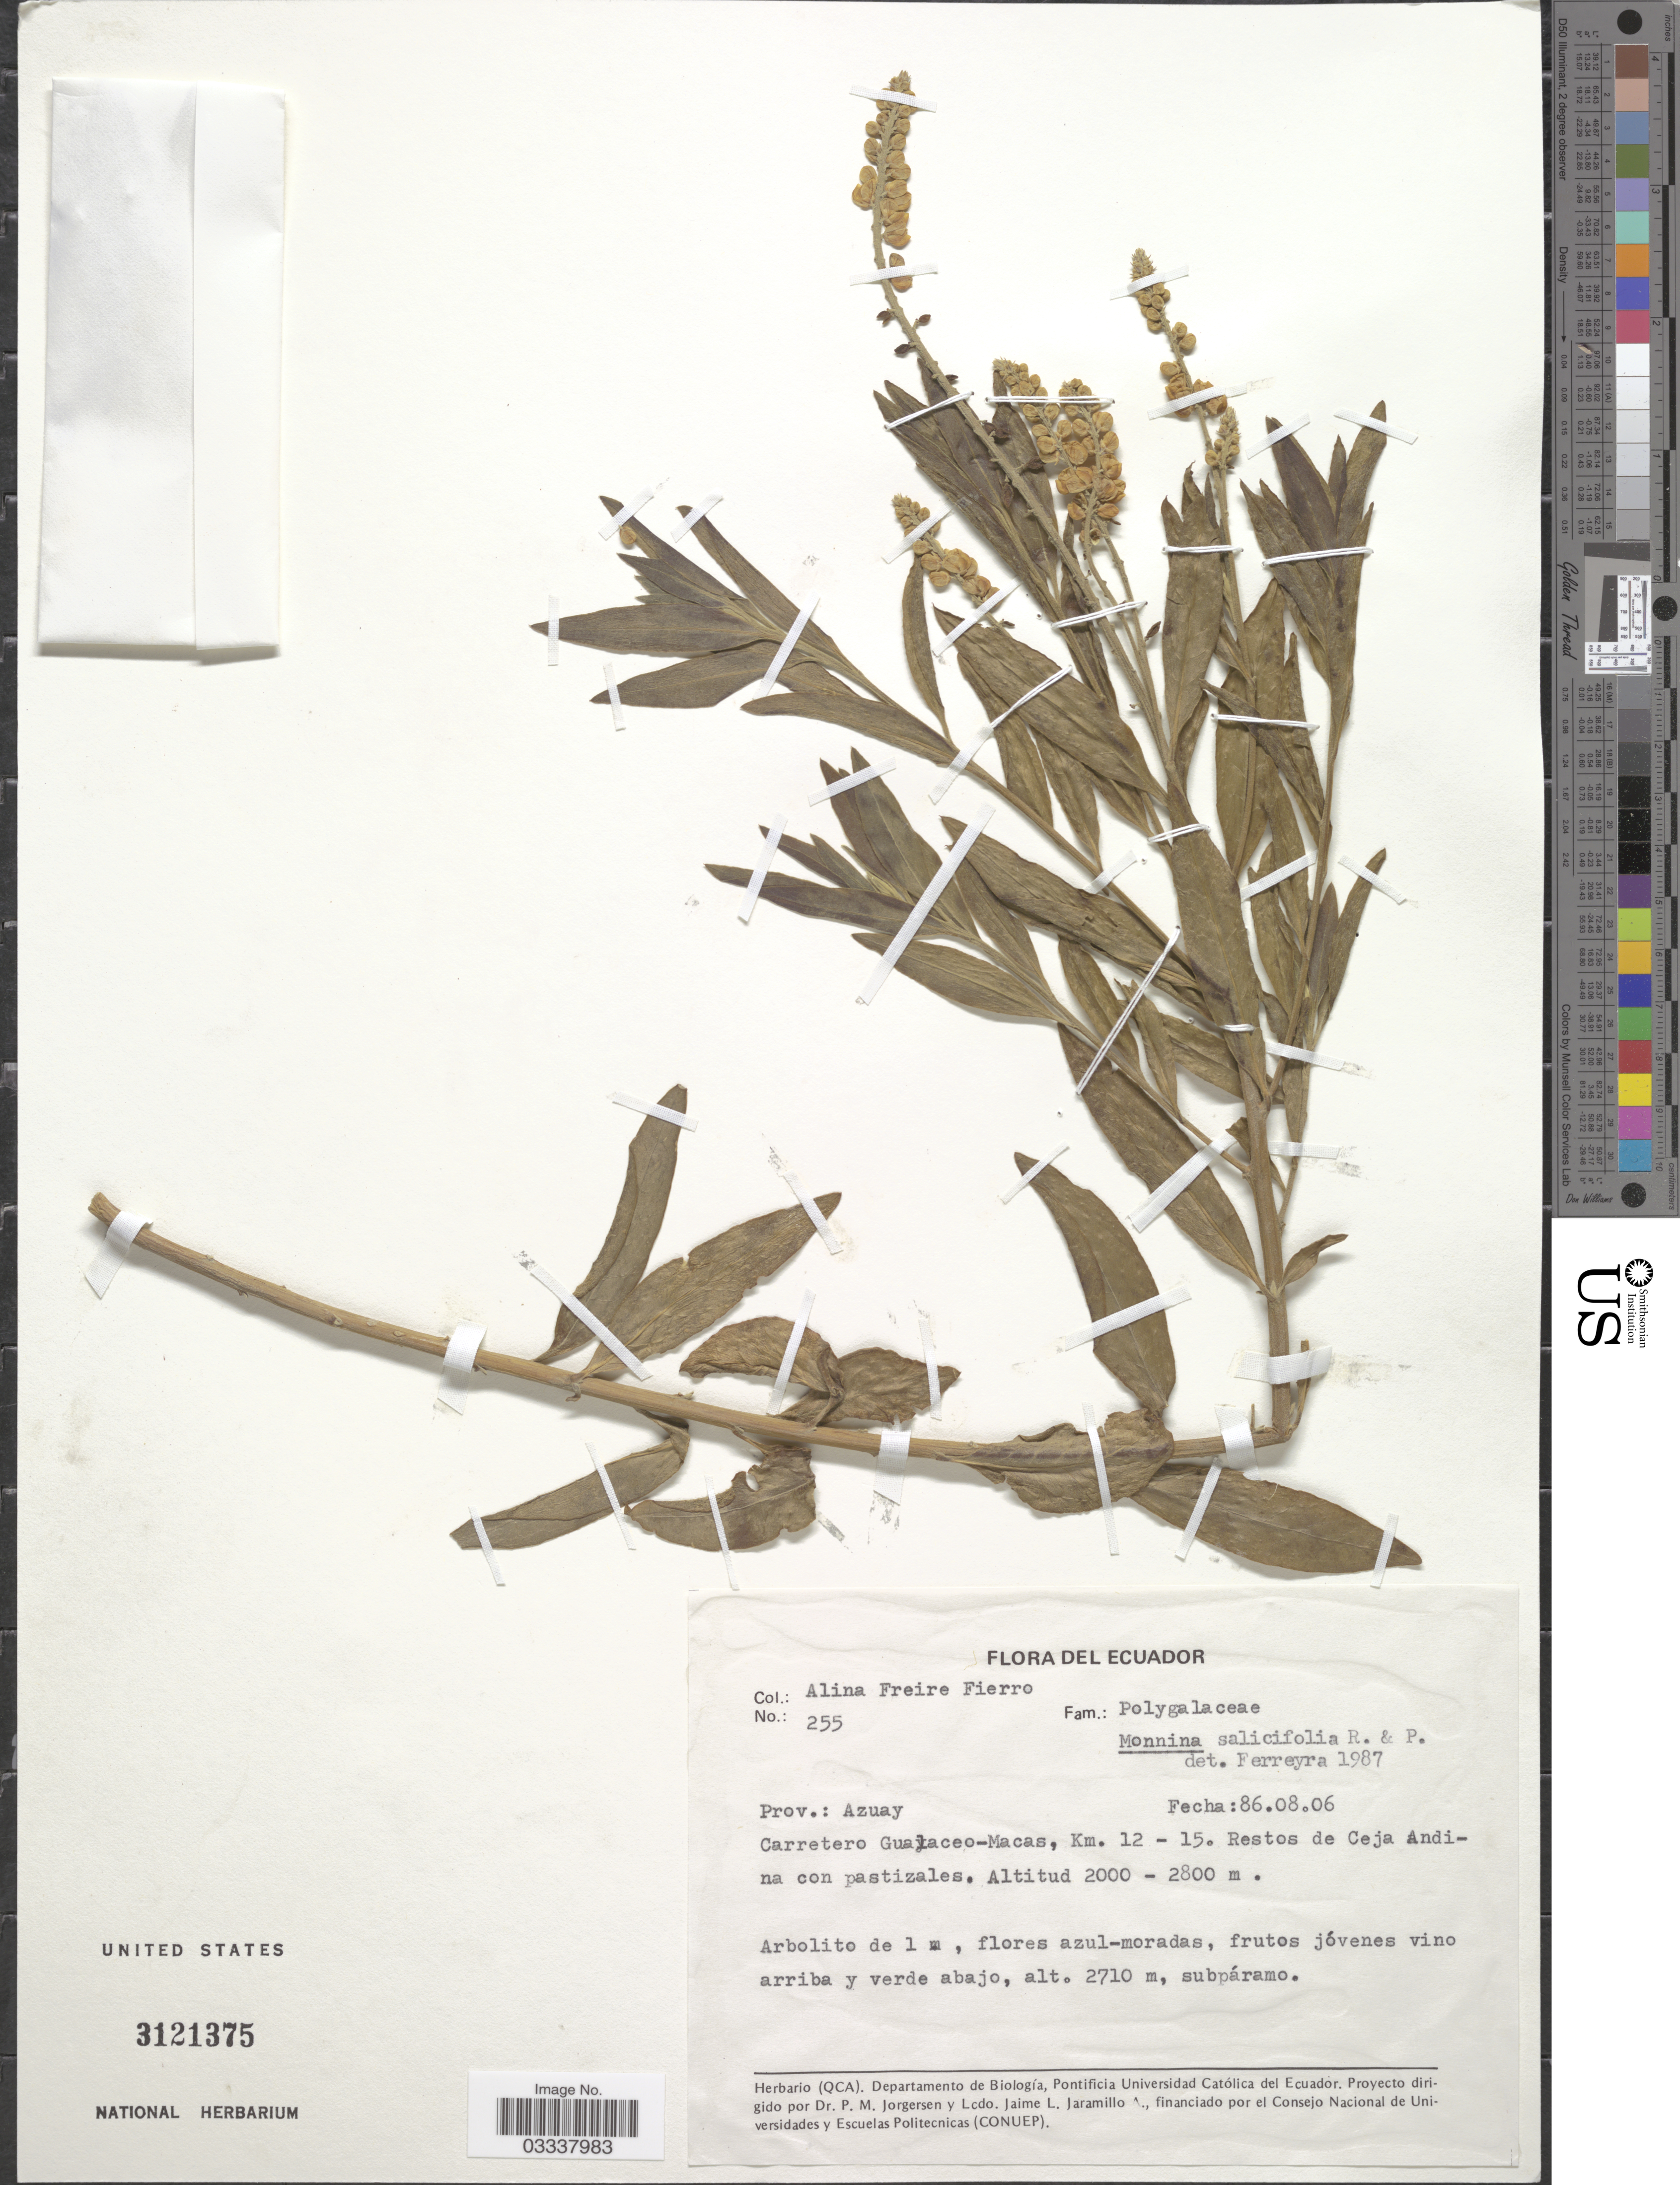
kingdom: Plantae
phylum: Tracheophyta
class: Magnoliopsida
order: Fabales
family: Polygalaceae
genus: Monnina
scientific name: Monnina salicifolia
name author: Ruiz & Pav.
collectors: A. Freire-Fierro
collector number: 255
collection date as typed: Transcribed d/m/y: 6/8/86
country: Ecuador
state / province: Azuay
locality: Carretero Gualaceo-Macas, Km. 12-15. Restos de Ceja Andina con pastizales.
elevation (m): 2000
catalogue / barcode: US 3121375